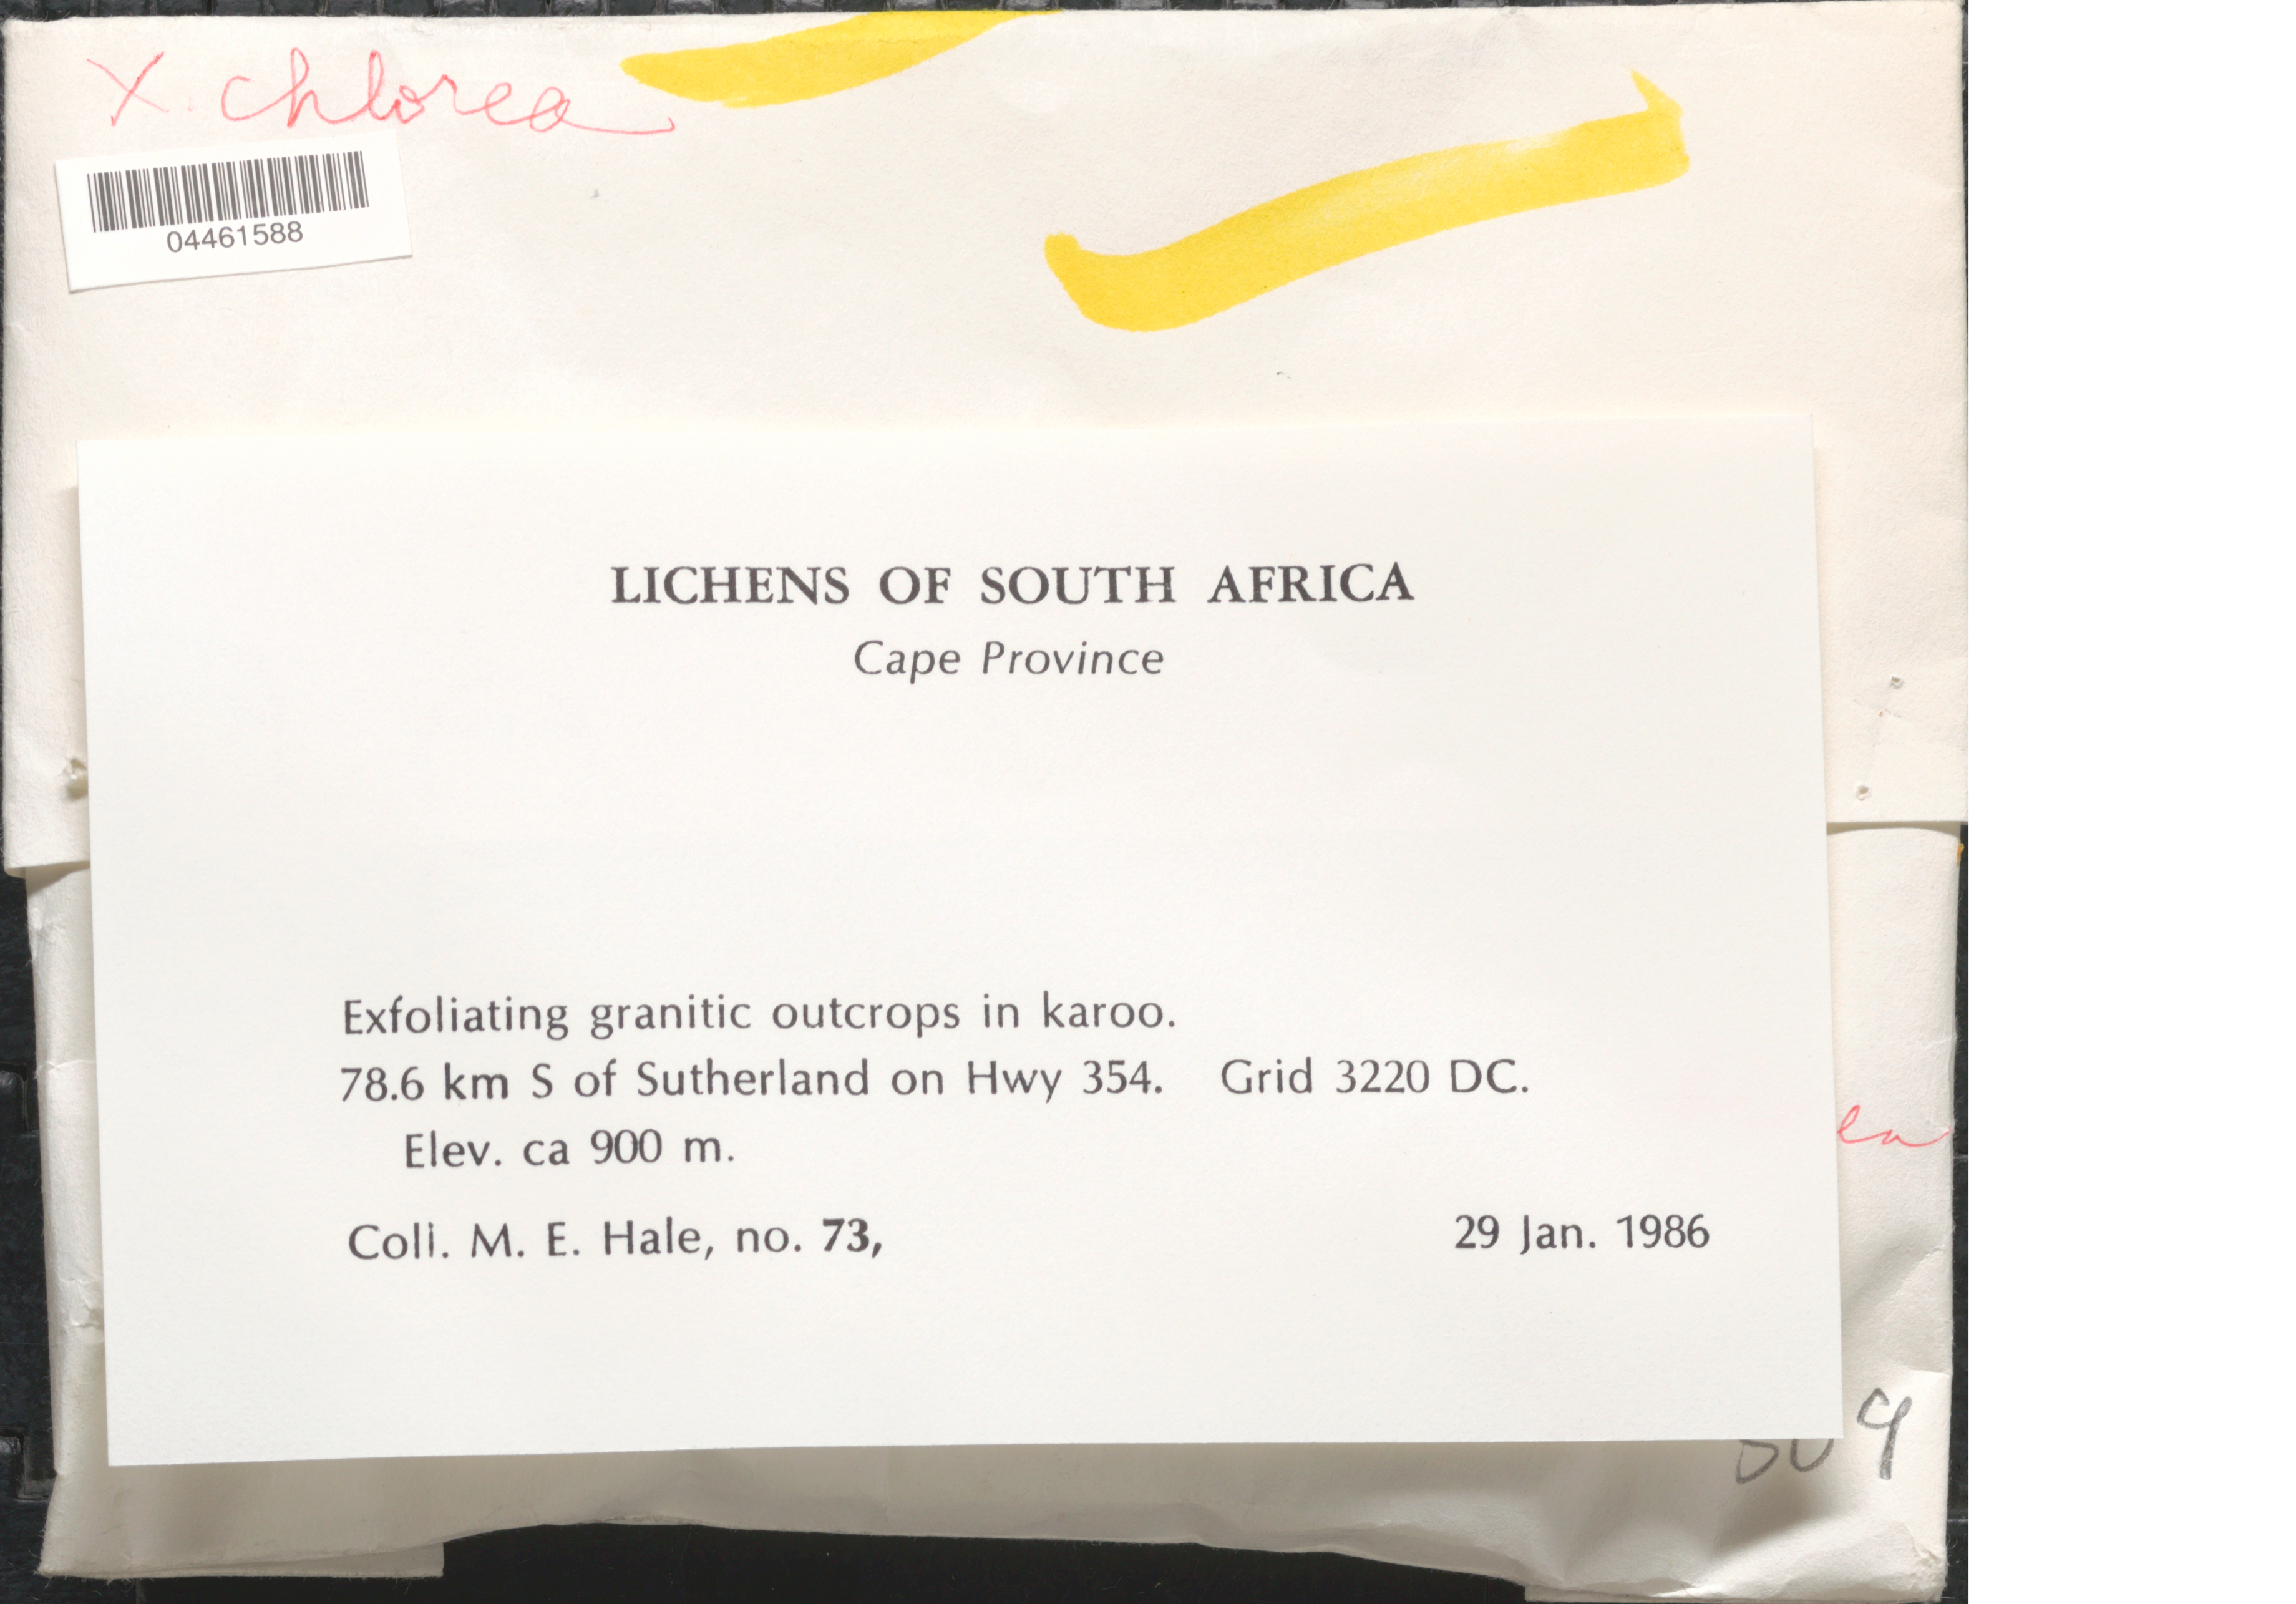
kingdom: Fungi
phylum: Ascomycota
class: Lecanoromycetes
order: Lecanorales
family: Parmeliaceae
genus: Pseudoparmelia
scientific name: Pseudoparmelia sp.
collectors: M. Hale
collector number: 73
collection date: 1986-01-29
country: South Africa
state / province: Western Cape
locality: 78.6 km S of Sutherland on Hwy 354. Grid 3220 DC.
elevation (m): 900